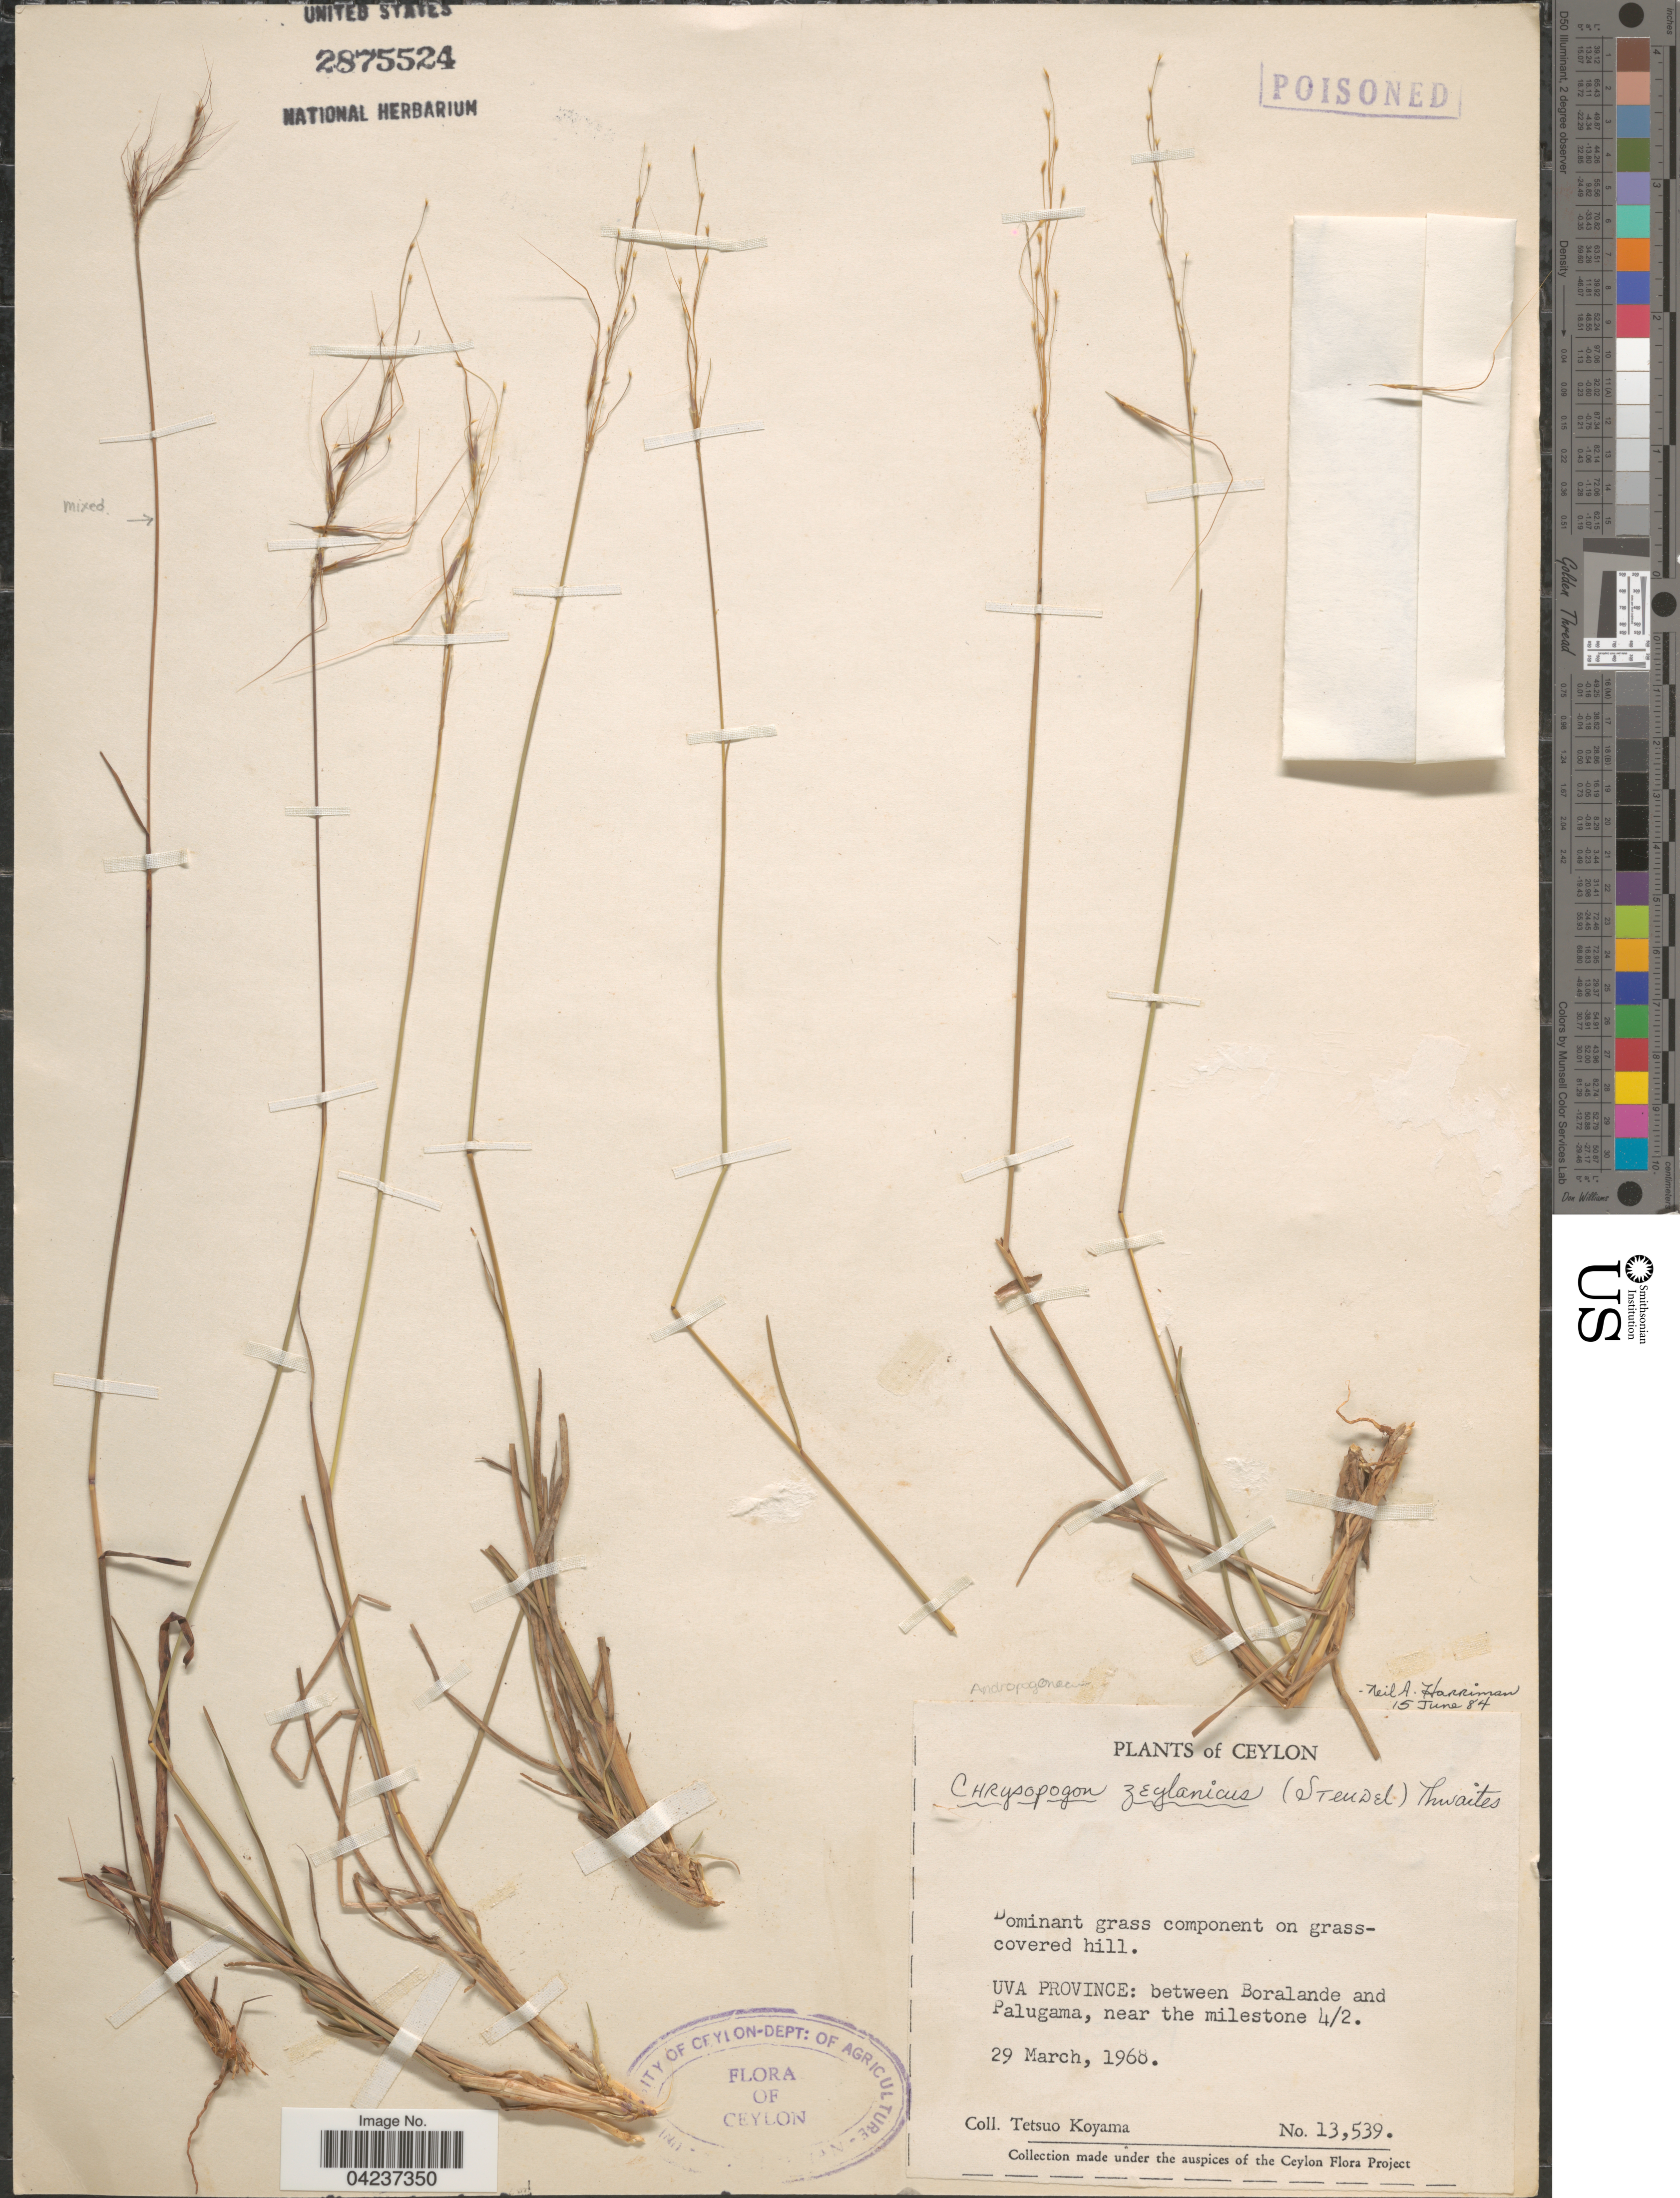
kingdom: Plantae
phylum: Tracheophyta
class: Liliopsida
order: Poales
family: Poaceae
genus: Chrysopogon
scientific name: Chrysopogon nodulibarbis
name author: (Hochst. ex Steud.) Henr.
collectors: T. Koyama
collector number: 13539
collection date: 1968-03-29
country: Sri Lanka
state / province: Uva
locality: Ceylon. Between Boralande and Palugama, near the milestone 4/2.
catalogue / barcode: US 2875524